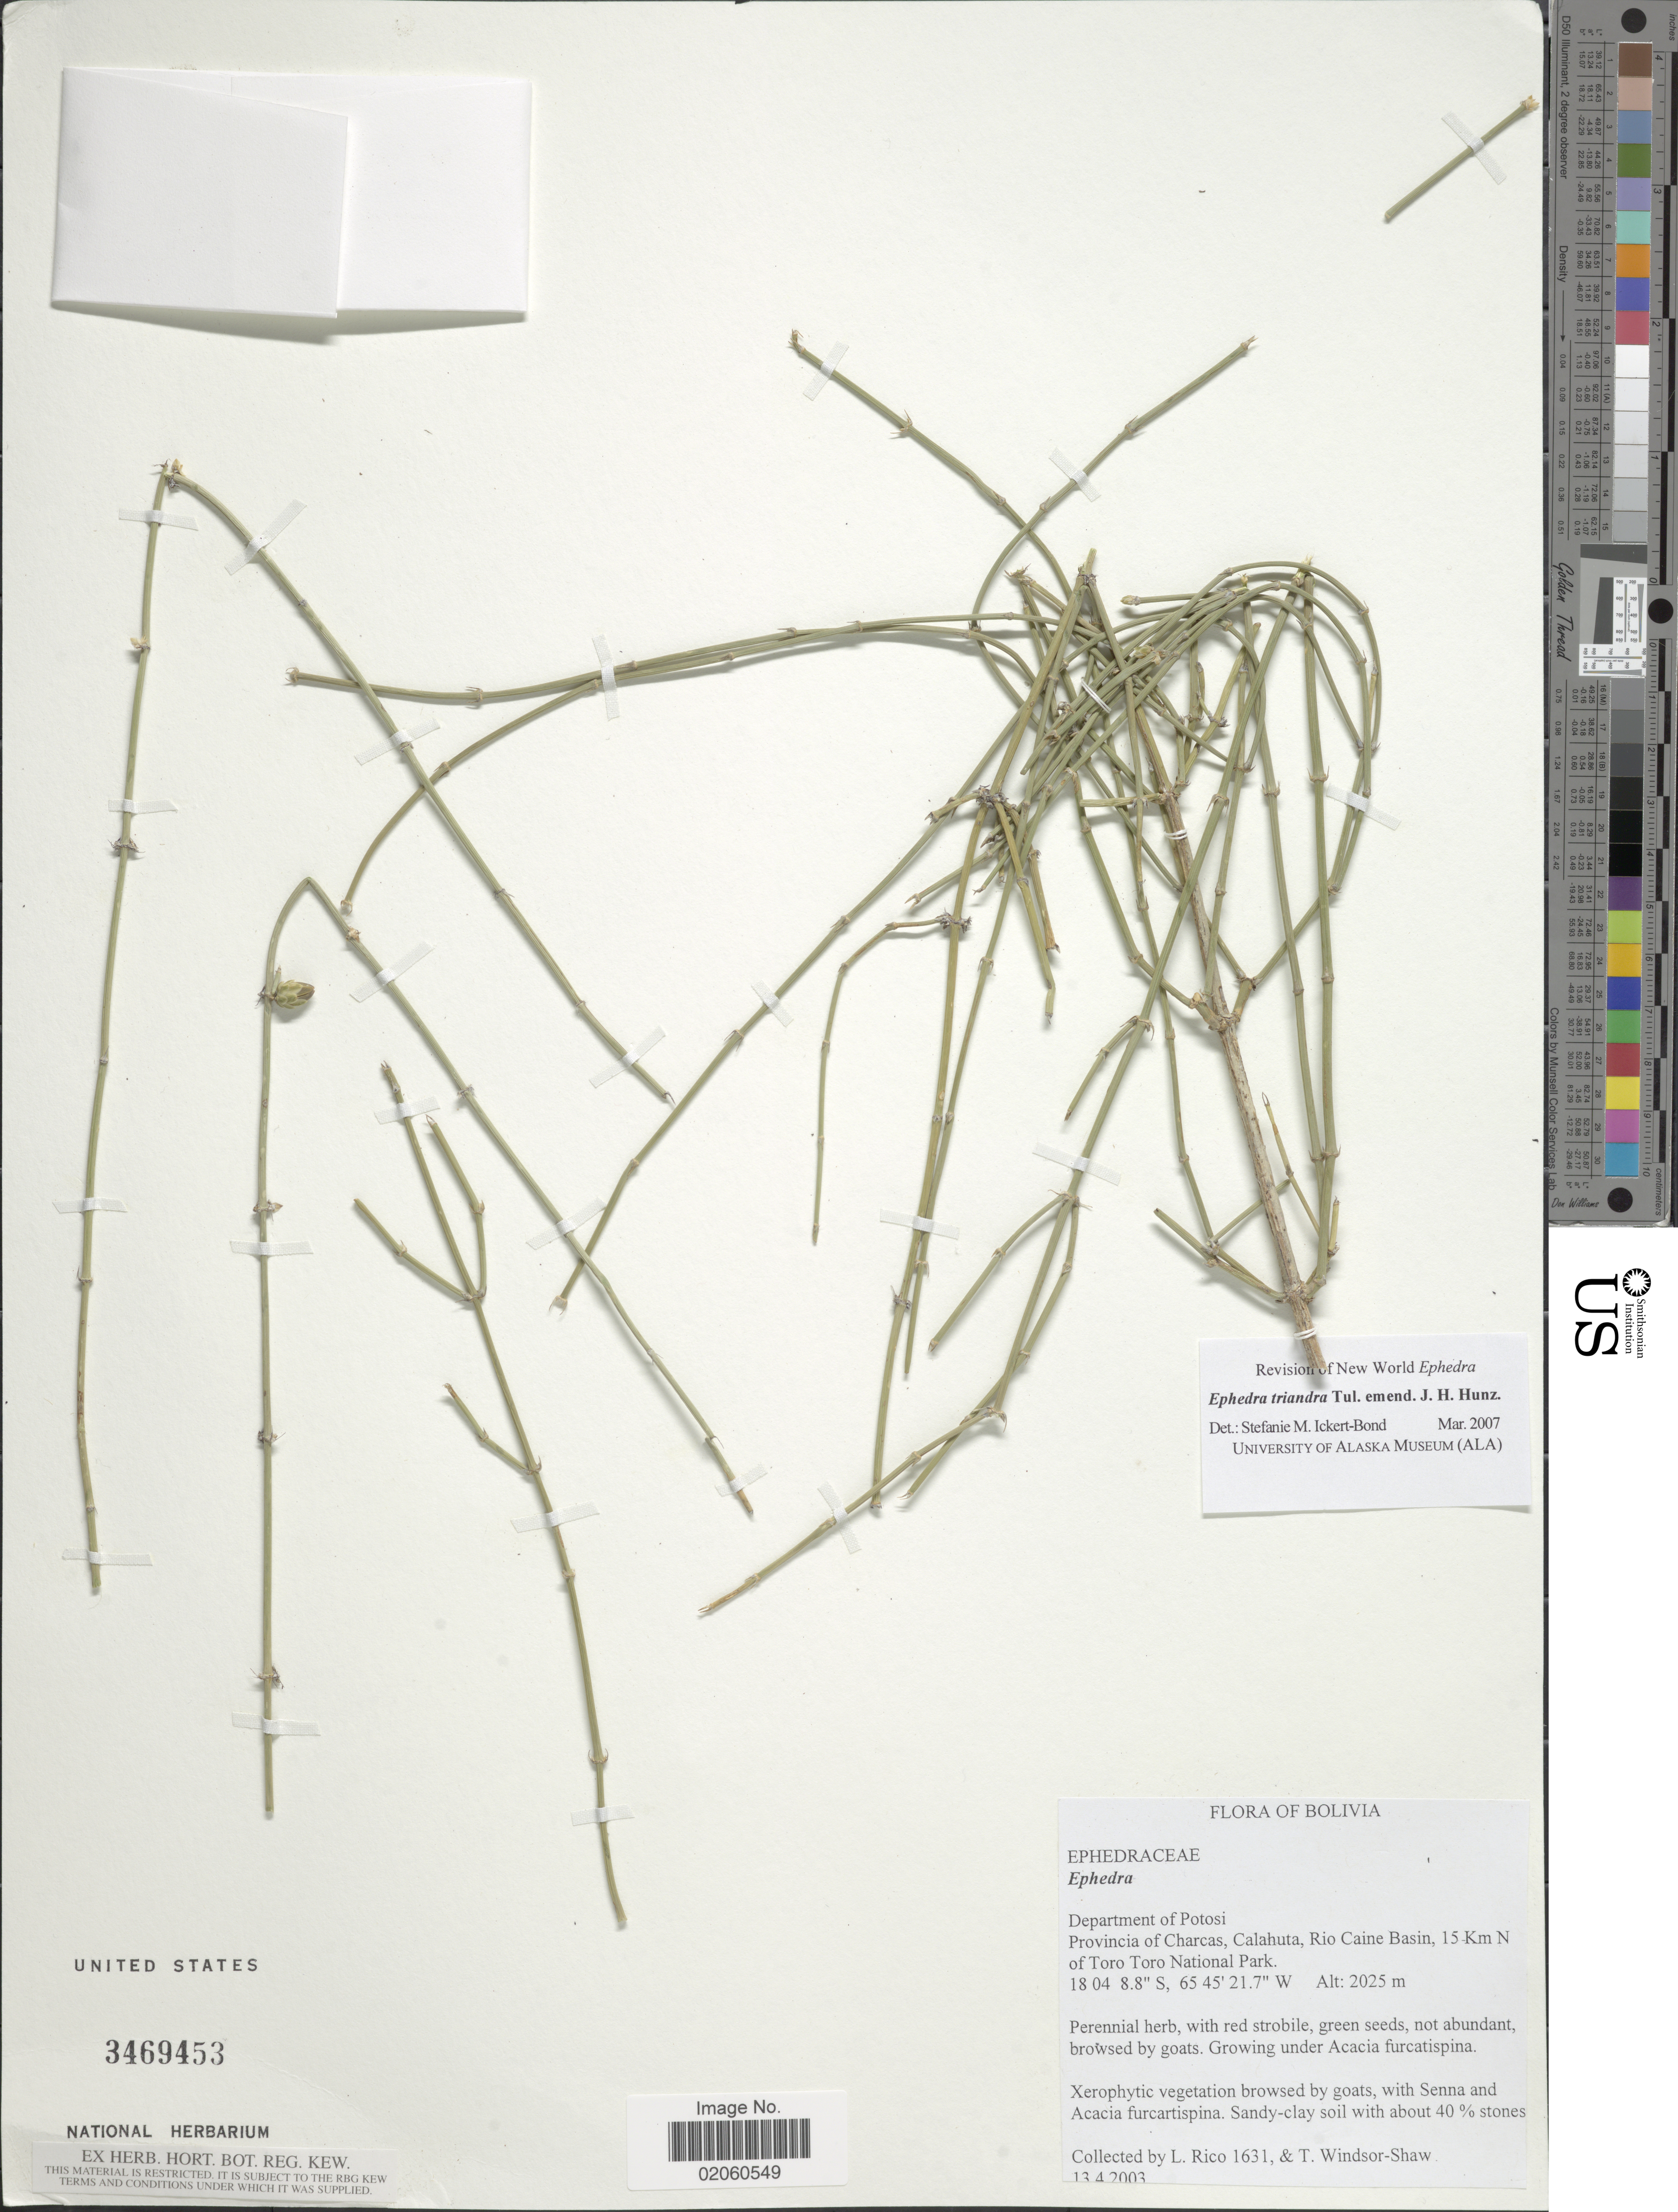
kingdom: Plantae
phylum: Tracheophyta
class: Gnetopsida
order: Ephedrales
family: Ephedraceae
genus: Ephedra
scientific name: Ephedra triandra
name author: Tul.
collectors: L. Rico & T. Windsor-Shaw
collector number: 1631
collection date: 2003-04-13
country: Bolivia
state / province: Potosi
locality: Provinciaa of Charcas, Calahuta, Rio Caine Basin, 15 Km N of Toro Toro National Park.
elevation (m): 2025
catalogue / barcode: US 3469453